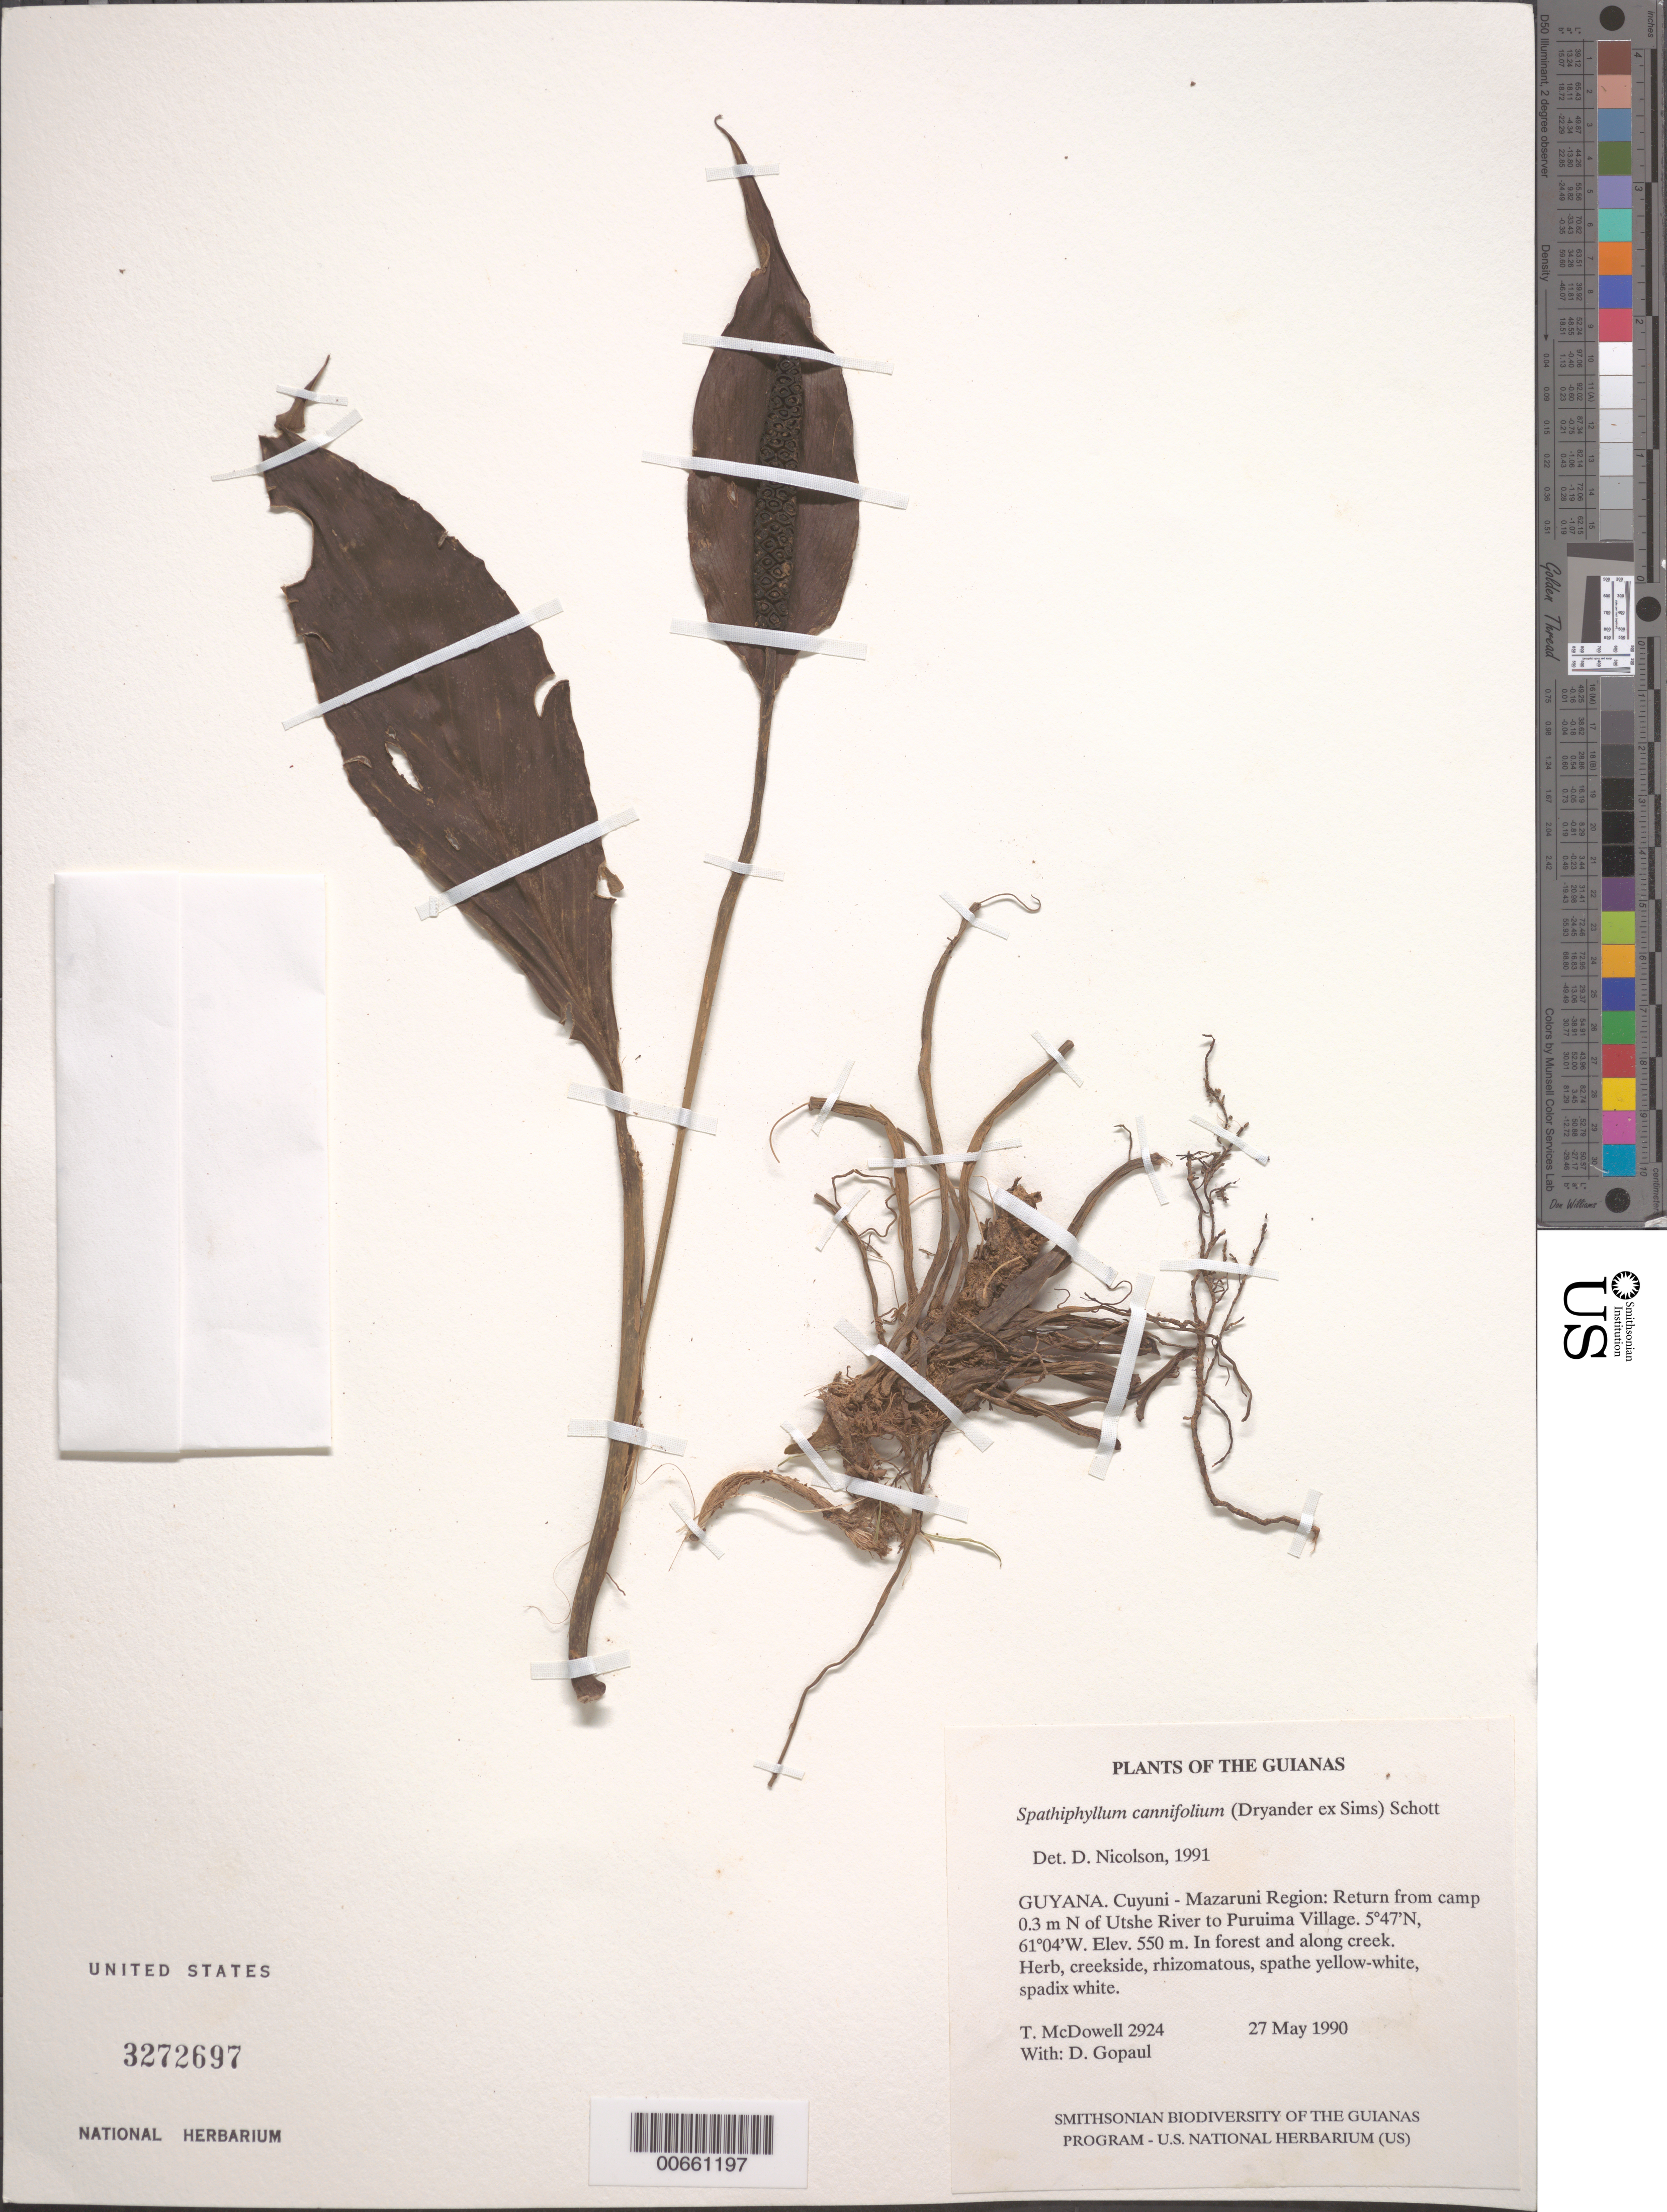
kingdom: Plantae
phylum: Tracheophyta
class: Liliopsida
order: Alismatales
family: Araceae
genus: Spathiphyllum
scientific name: Spathiphyllum cannifolium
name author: (Dryand. ex Sims) Schott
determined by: Nicolson, Dan H.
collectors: T. McDowell & D. Gopaul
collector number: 2924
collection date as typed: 27 May 1990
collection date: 1990-05-27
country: Guyana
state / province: Cuyuni-Mazaruni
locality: Return from camp 0.3 mi. N of Utshi River to Paruima Village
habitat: In forest and along creek, near trail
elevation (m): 550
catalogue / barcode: US 3272697